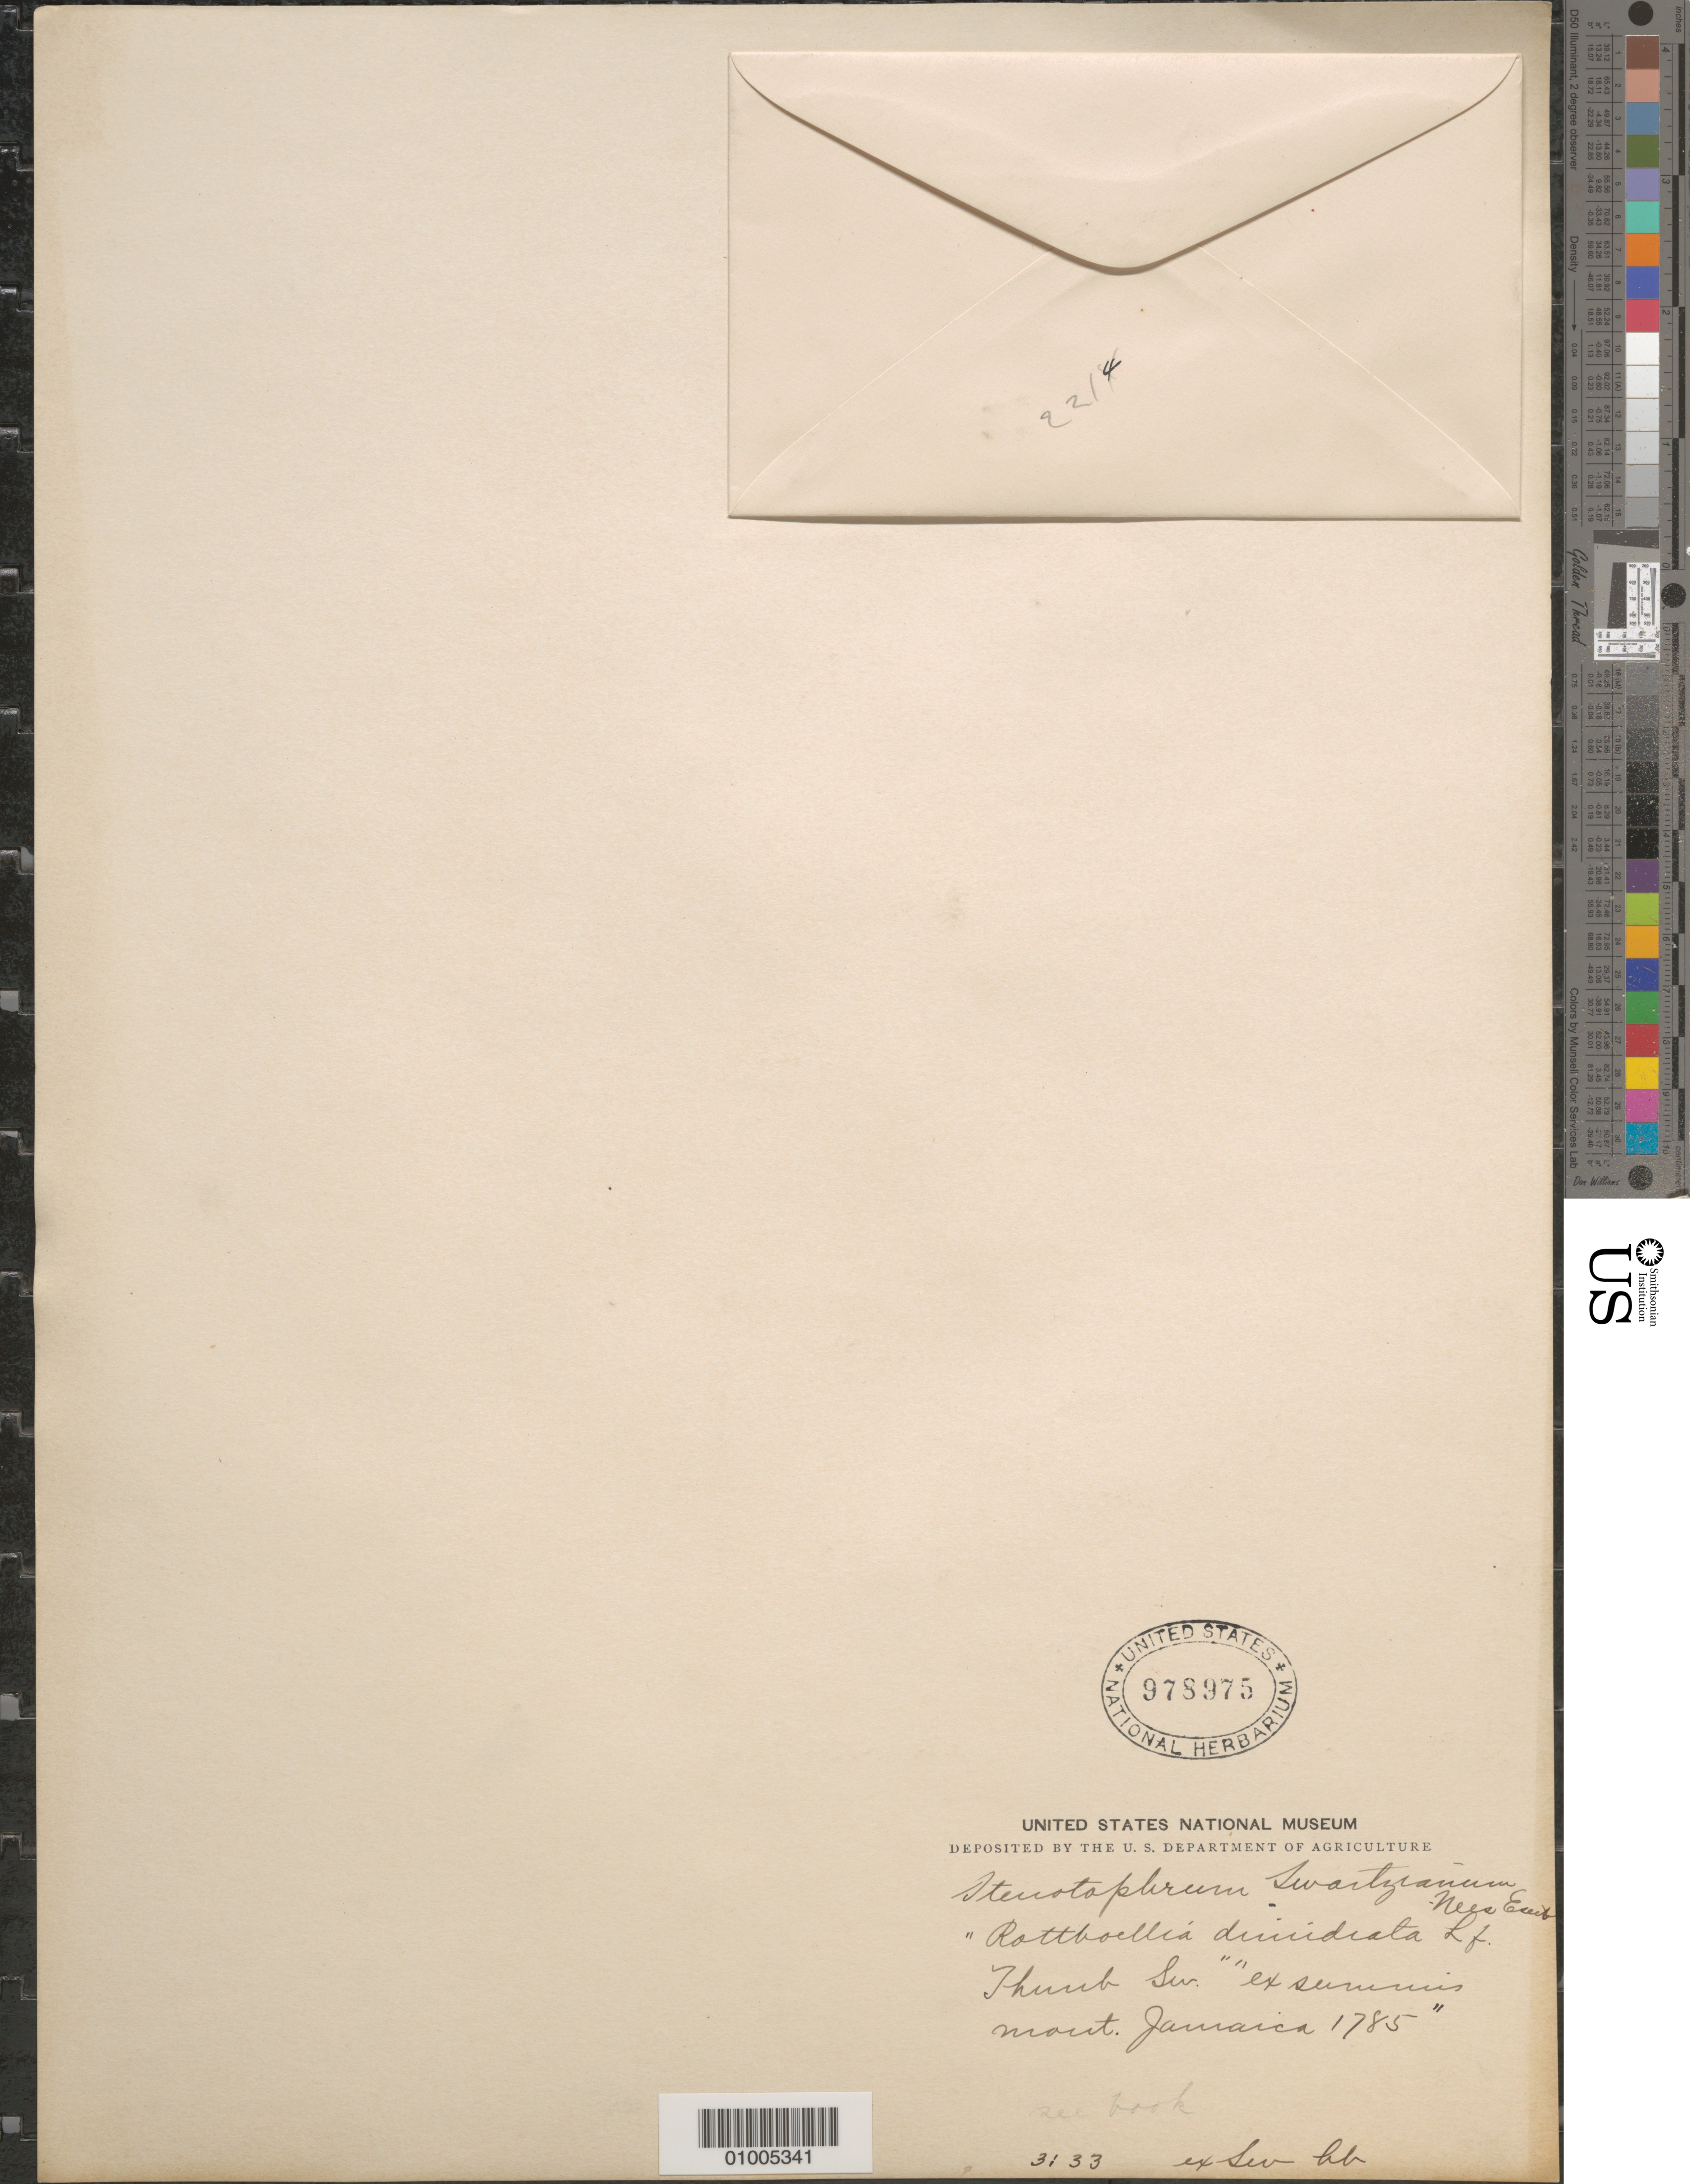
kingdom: Plantae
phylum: Tracheophyta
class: Liliopsida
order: Poales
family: Poaceae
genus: Stenotaphrum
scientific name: Stenotaphrum secundatum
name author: (Walter) Kuntze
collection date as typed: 1785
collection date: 1785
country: Jamaica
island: Jamaica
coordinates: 0 N, 0 E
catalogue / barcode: US 978975